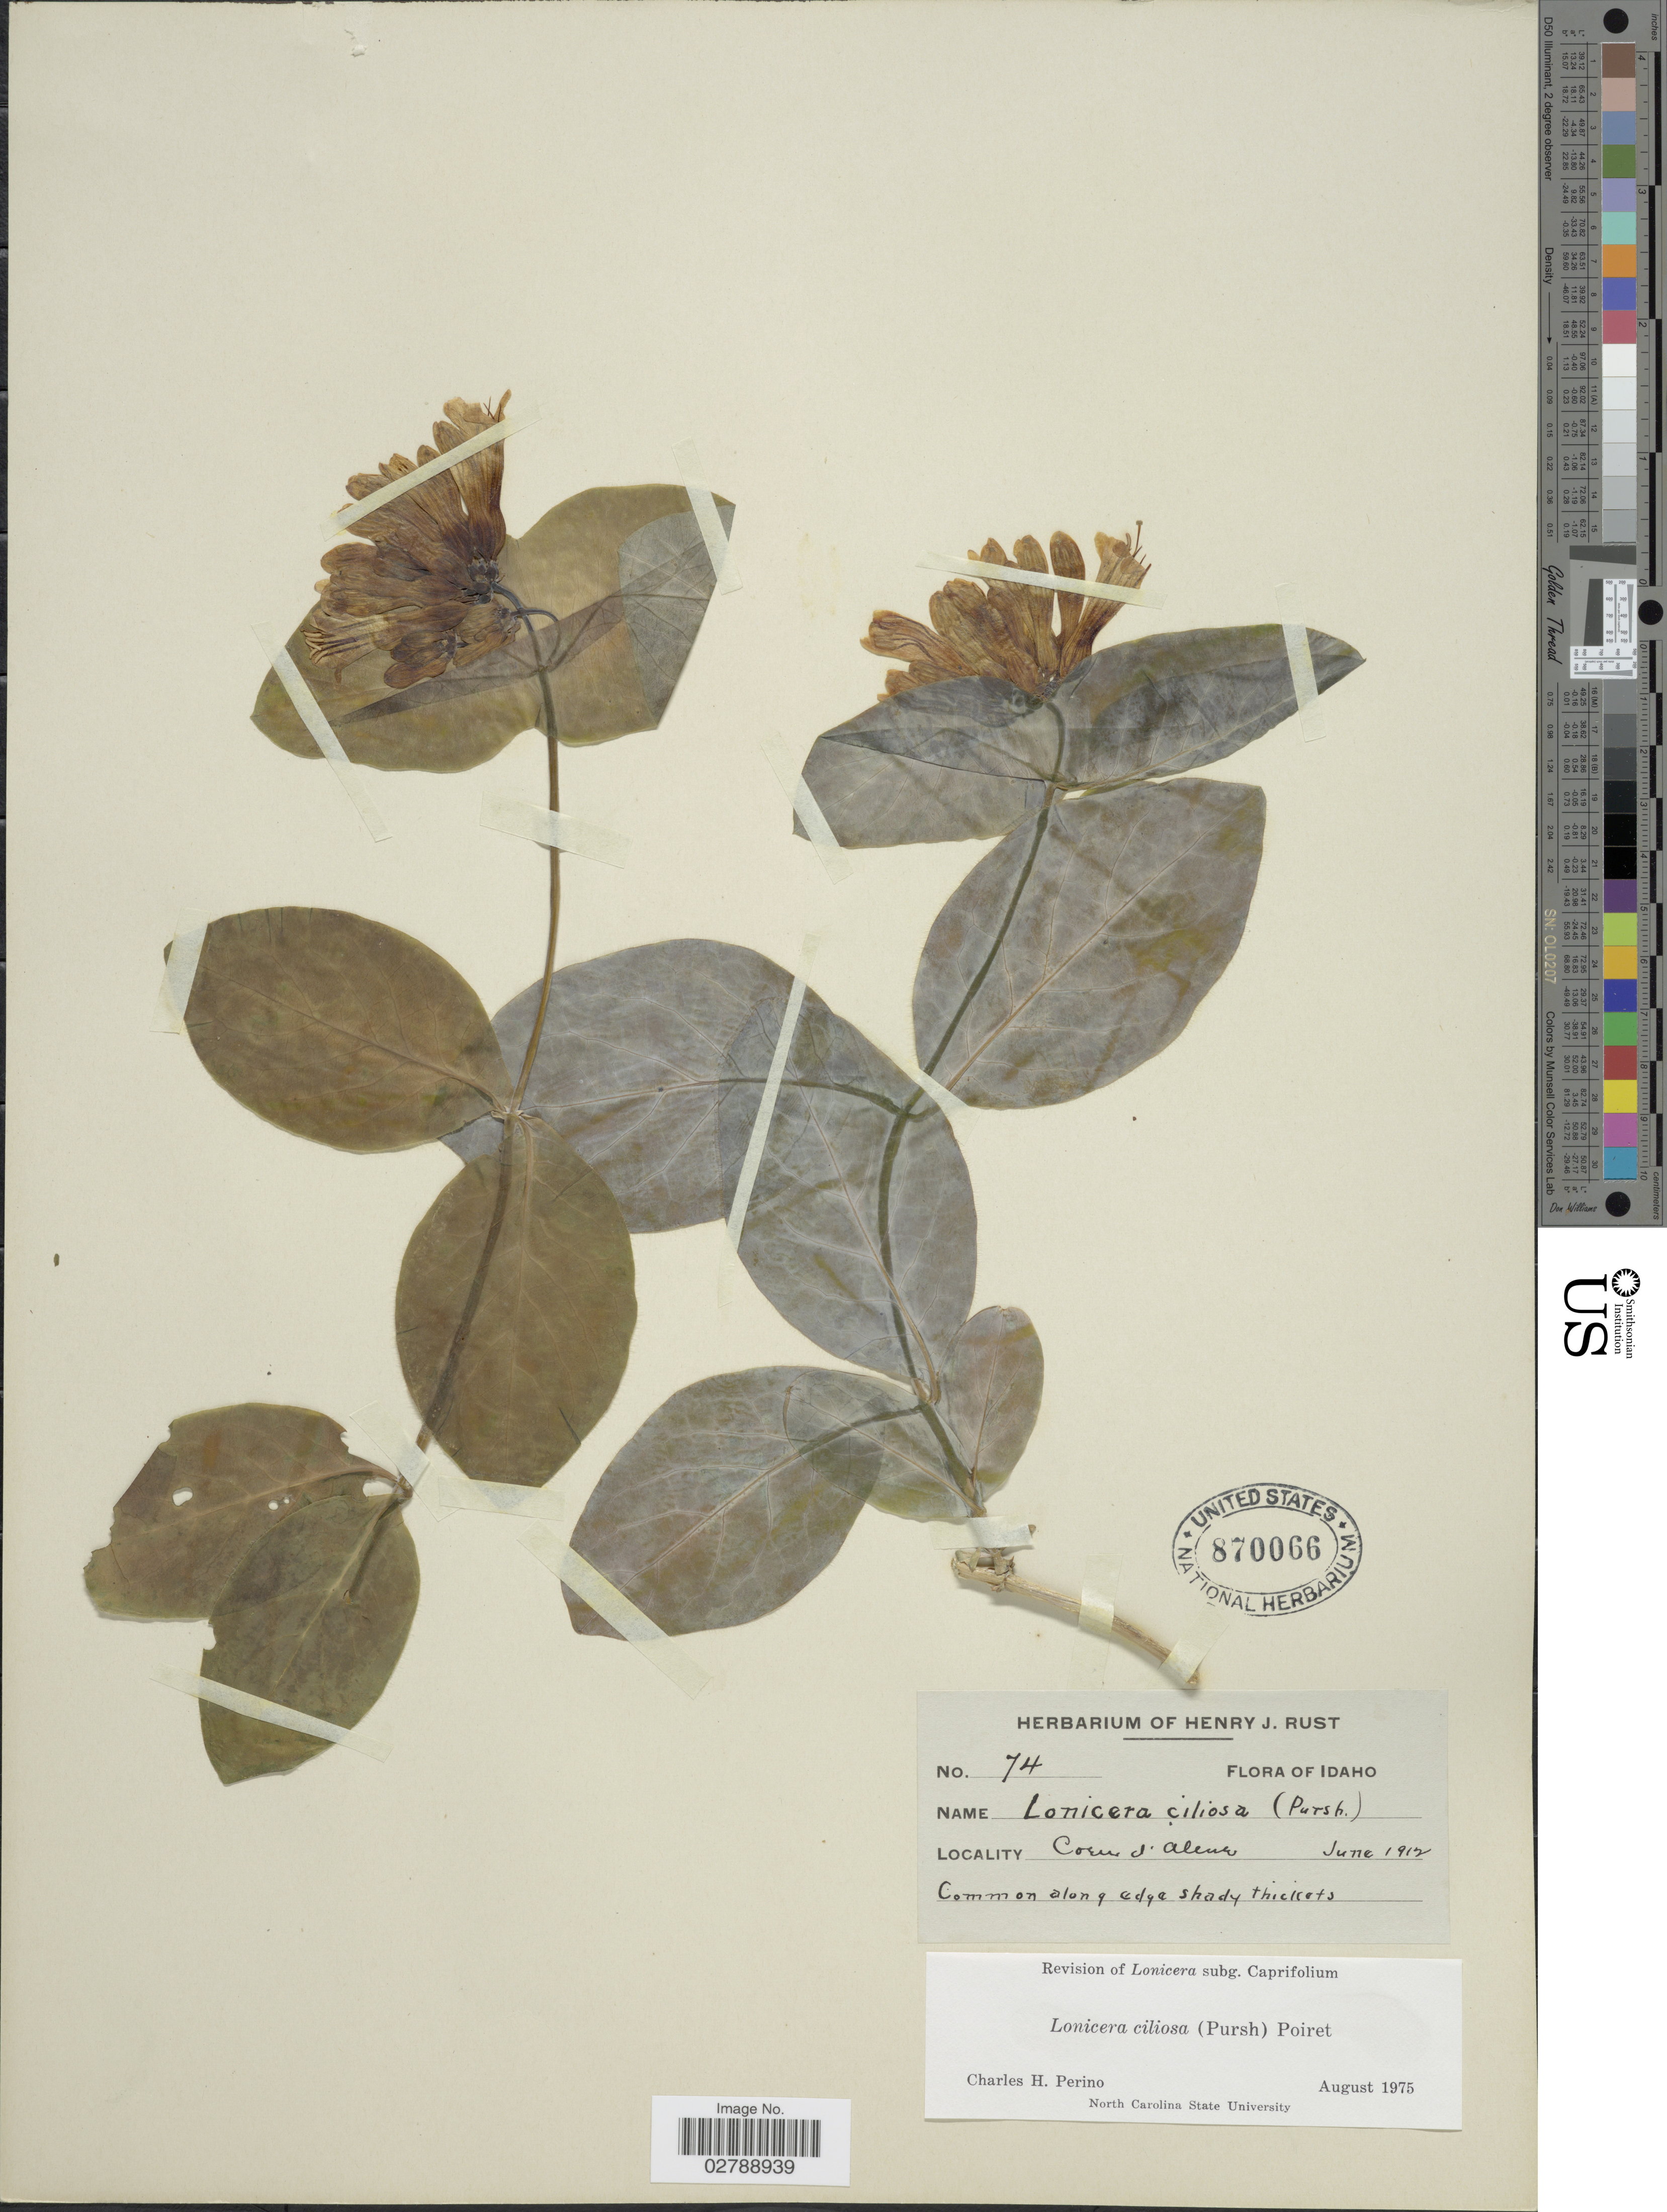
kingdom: Plantae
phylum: Tracheophyta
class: Magnoliopsida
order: Dipsacales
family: Caprifoliaceae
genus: Lonicera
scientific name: Lonicera ciliosa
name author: Poir.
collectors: H. J. Rust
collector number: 74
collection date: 1912-06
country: United States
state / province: Idaho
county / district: Kootenai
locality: Coeur d'Alene.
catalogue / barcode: US 870066